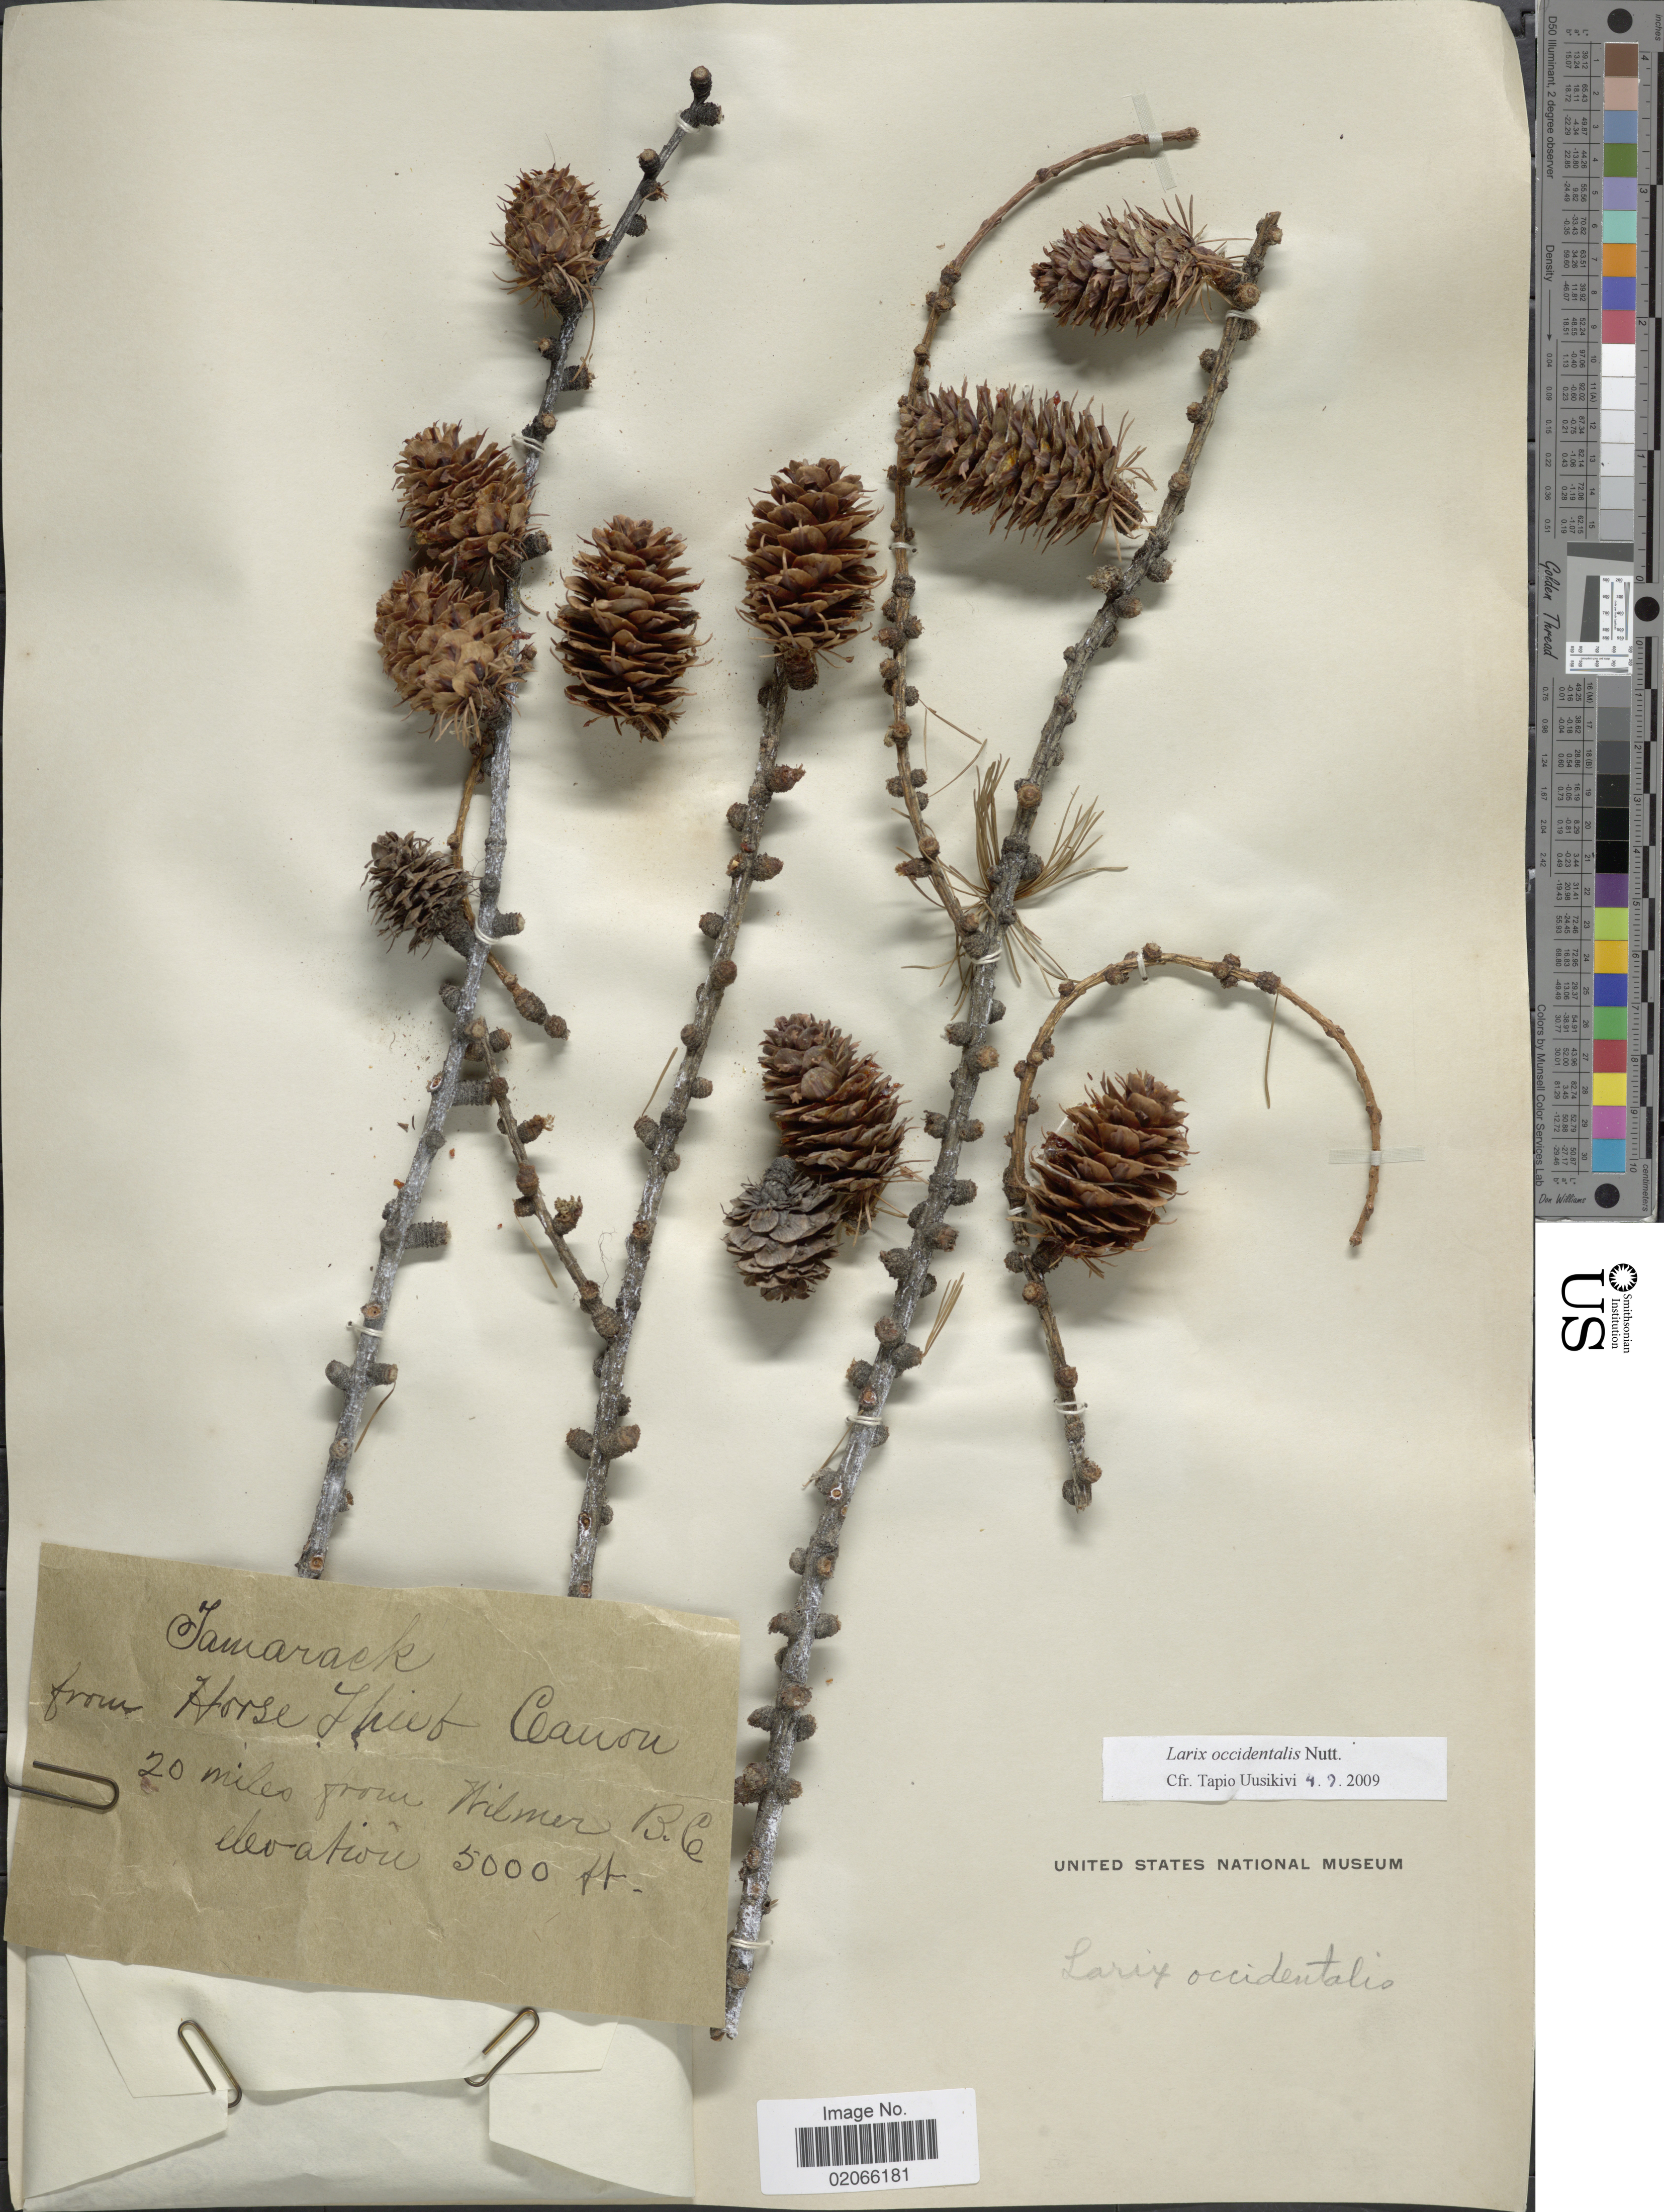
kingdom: Plantae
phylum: Tracheophyta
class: Pinopsida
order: Pinales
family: Pinaceae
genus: Larix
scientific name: Larix occidentalis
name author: Nutt.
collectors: Tamarack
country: Canada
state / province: British Columbia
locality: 20 miles from Wilmer B.C.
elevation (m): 1524